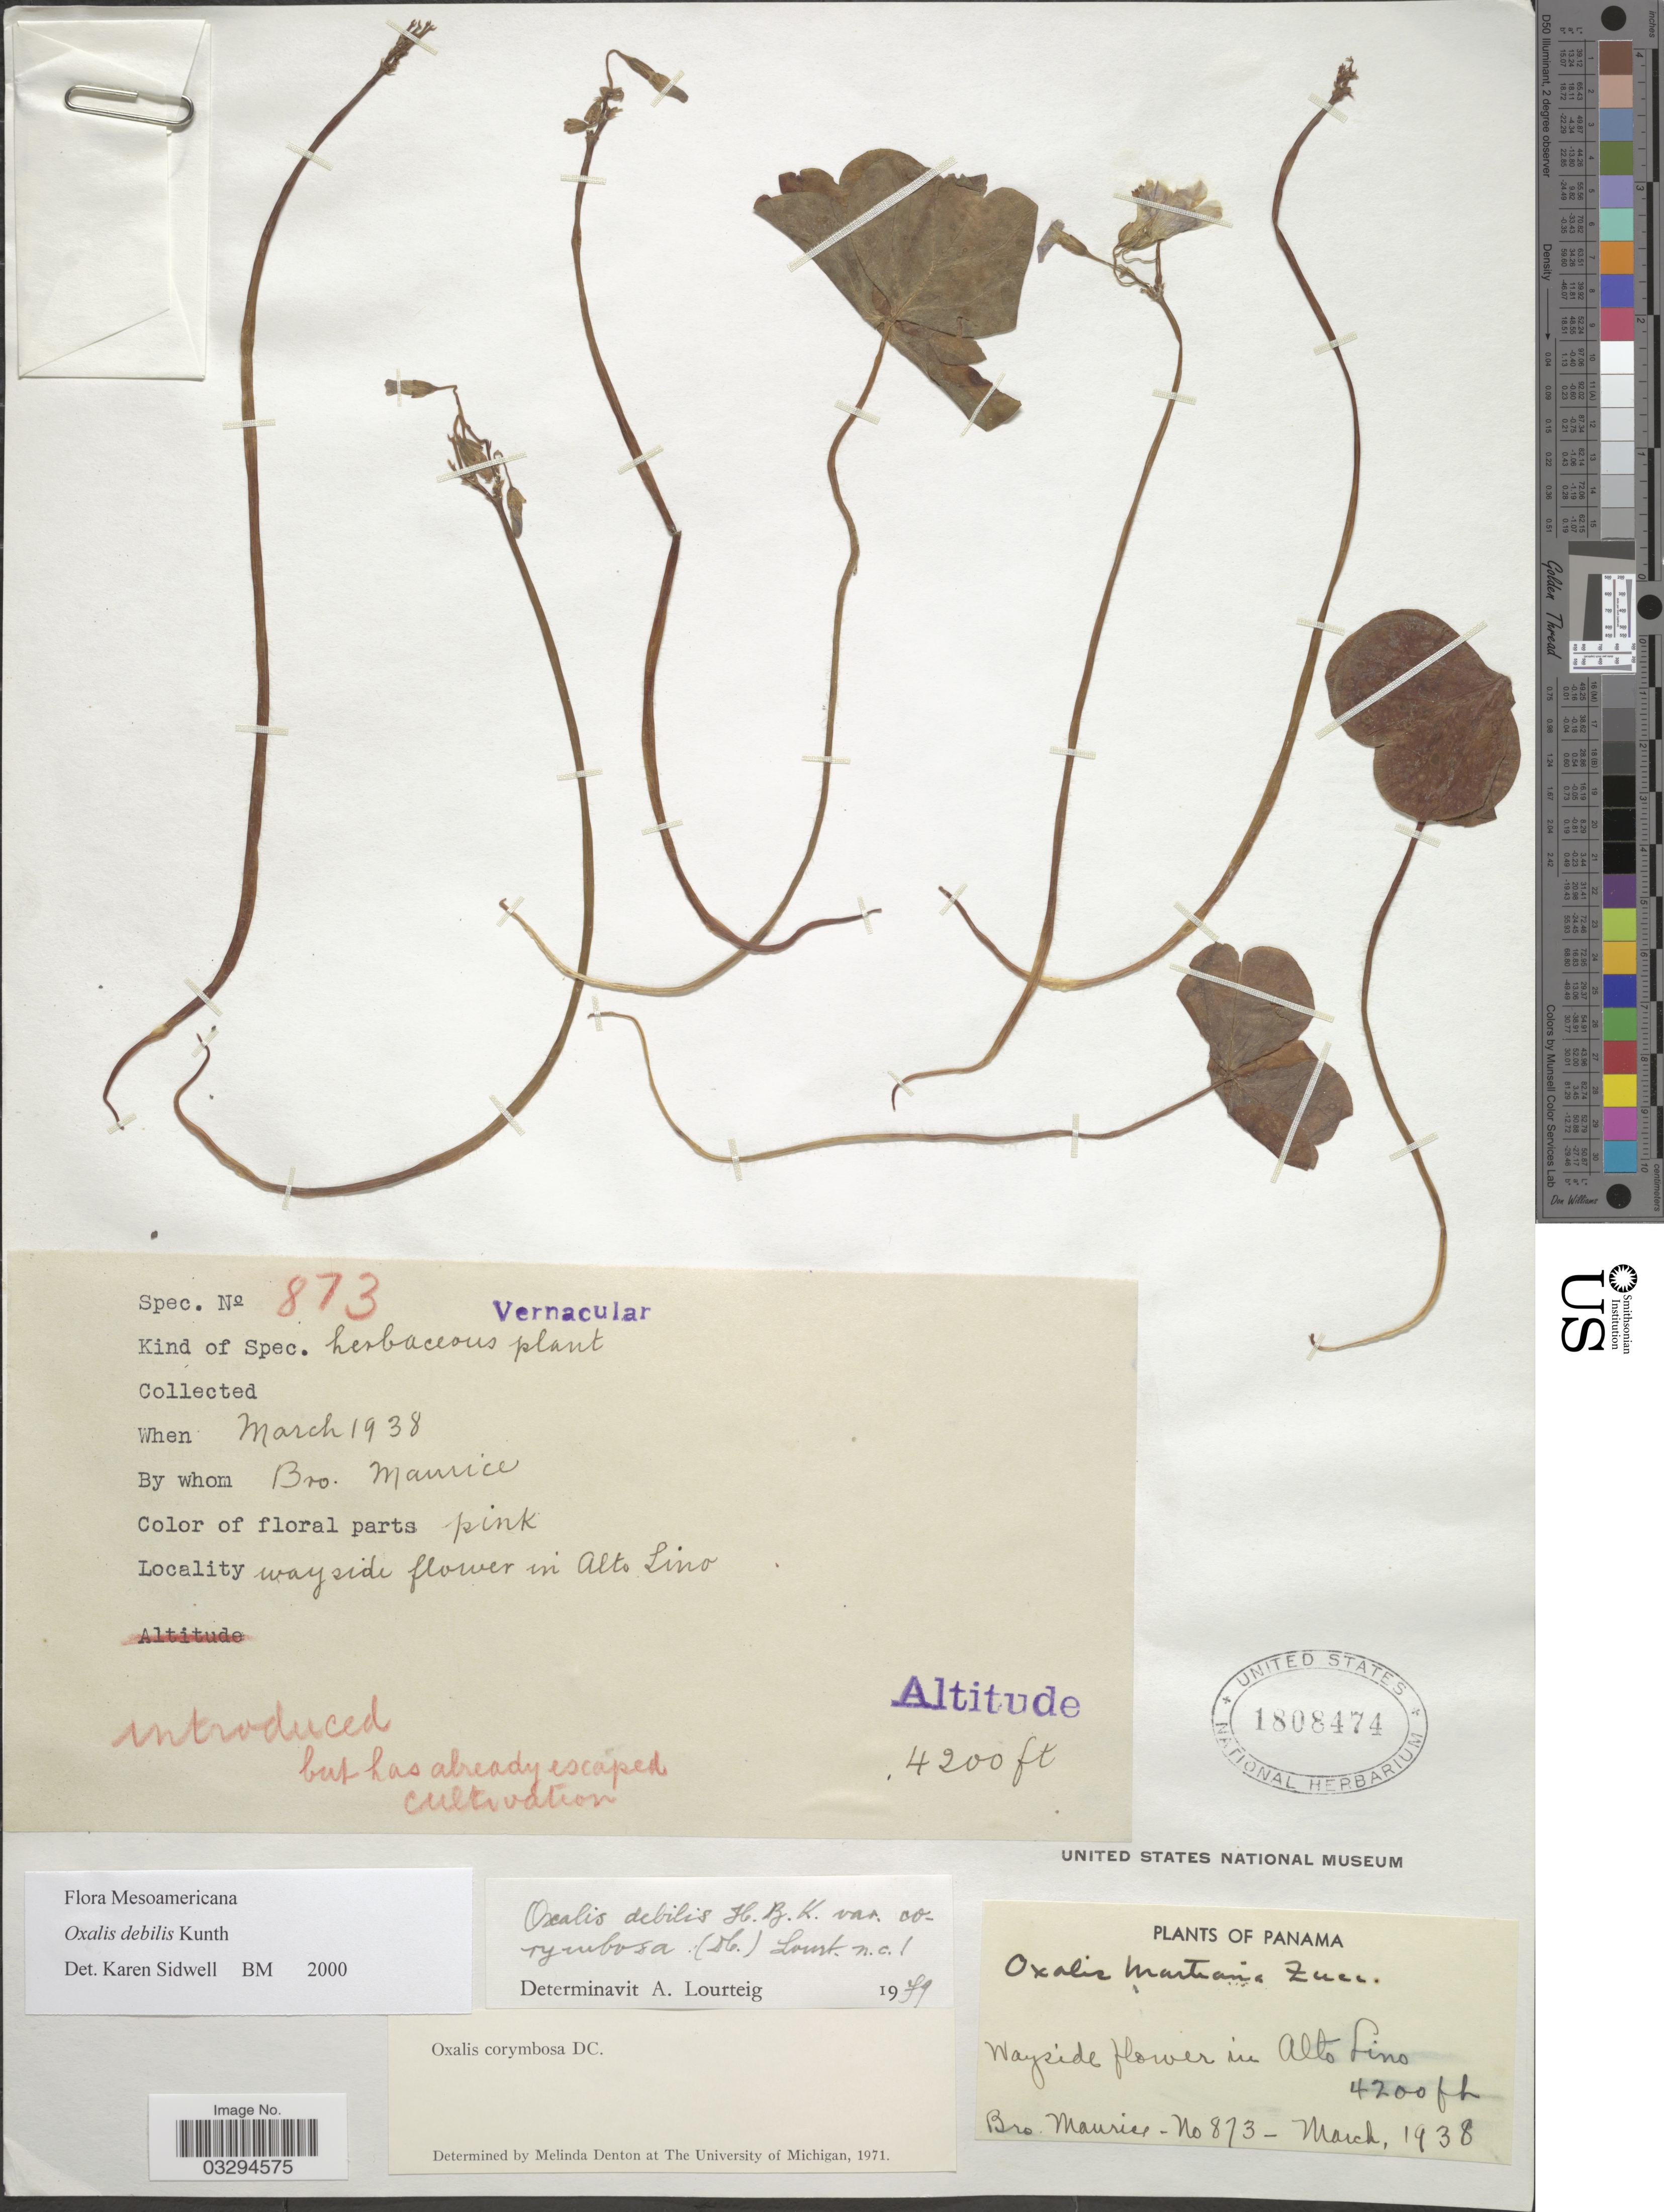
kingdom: Plantae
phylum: Tracheophyta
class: Magnoliopsida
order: Oxalidales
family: Oxalidaceae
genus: Oxalis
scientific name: Oxalis debilis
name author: Kunth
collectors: B. Maurice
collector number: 873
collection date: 1938-03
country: Panama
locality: Wayside flower in Alto Lino.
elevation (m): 1280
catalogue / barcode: US 1808474